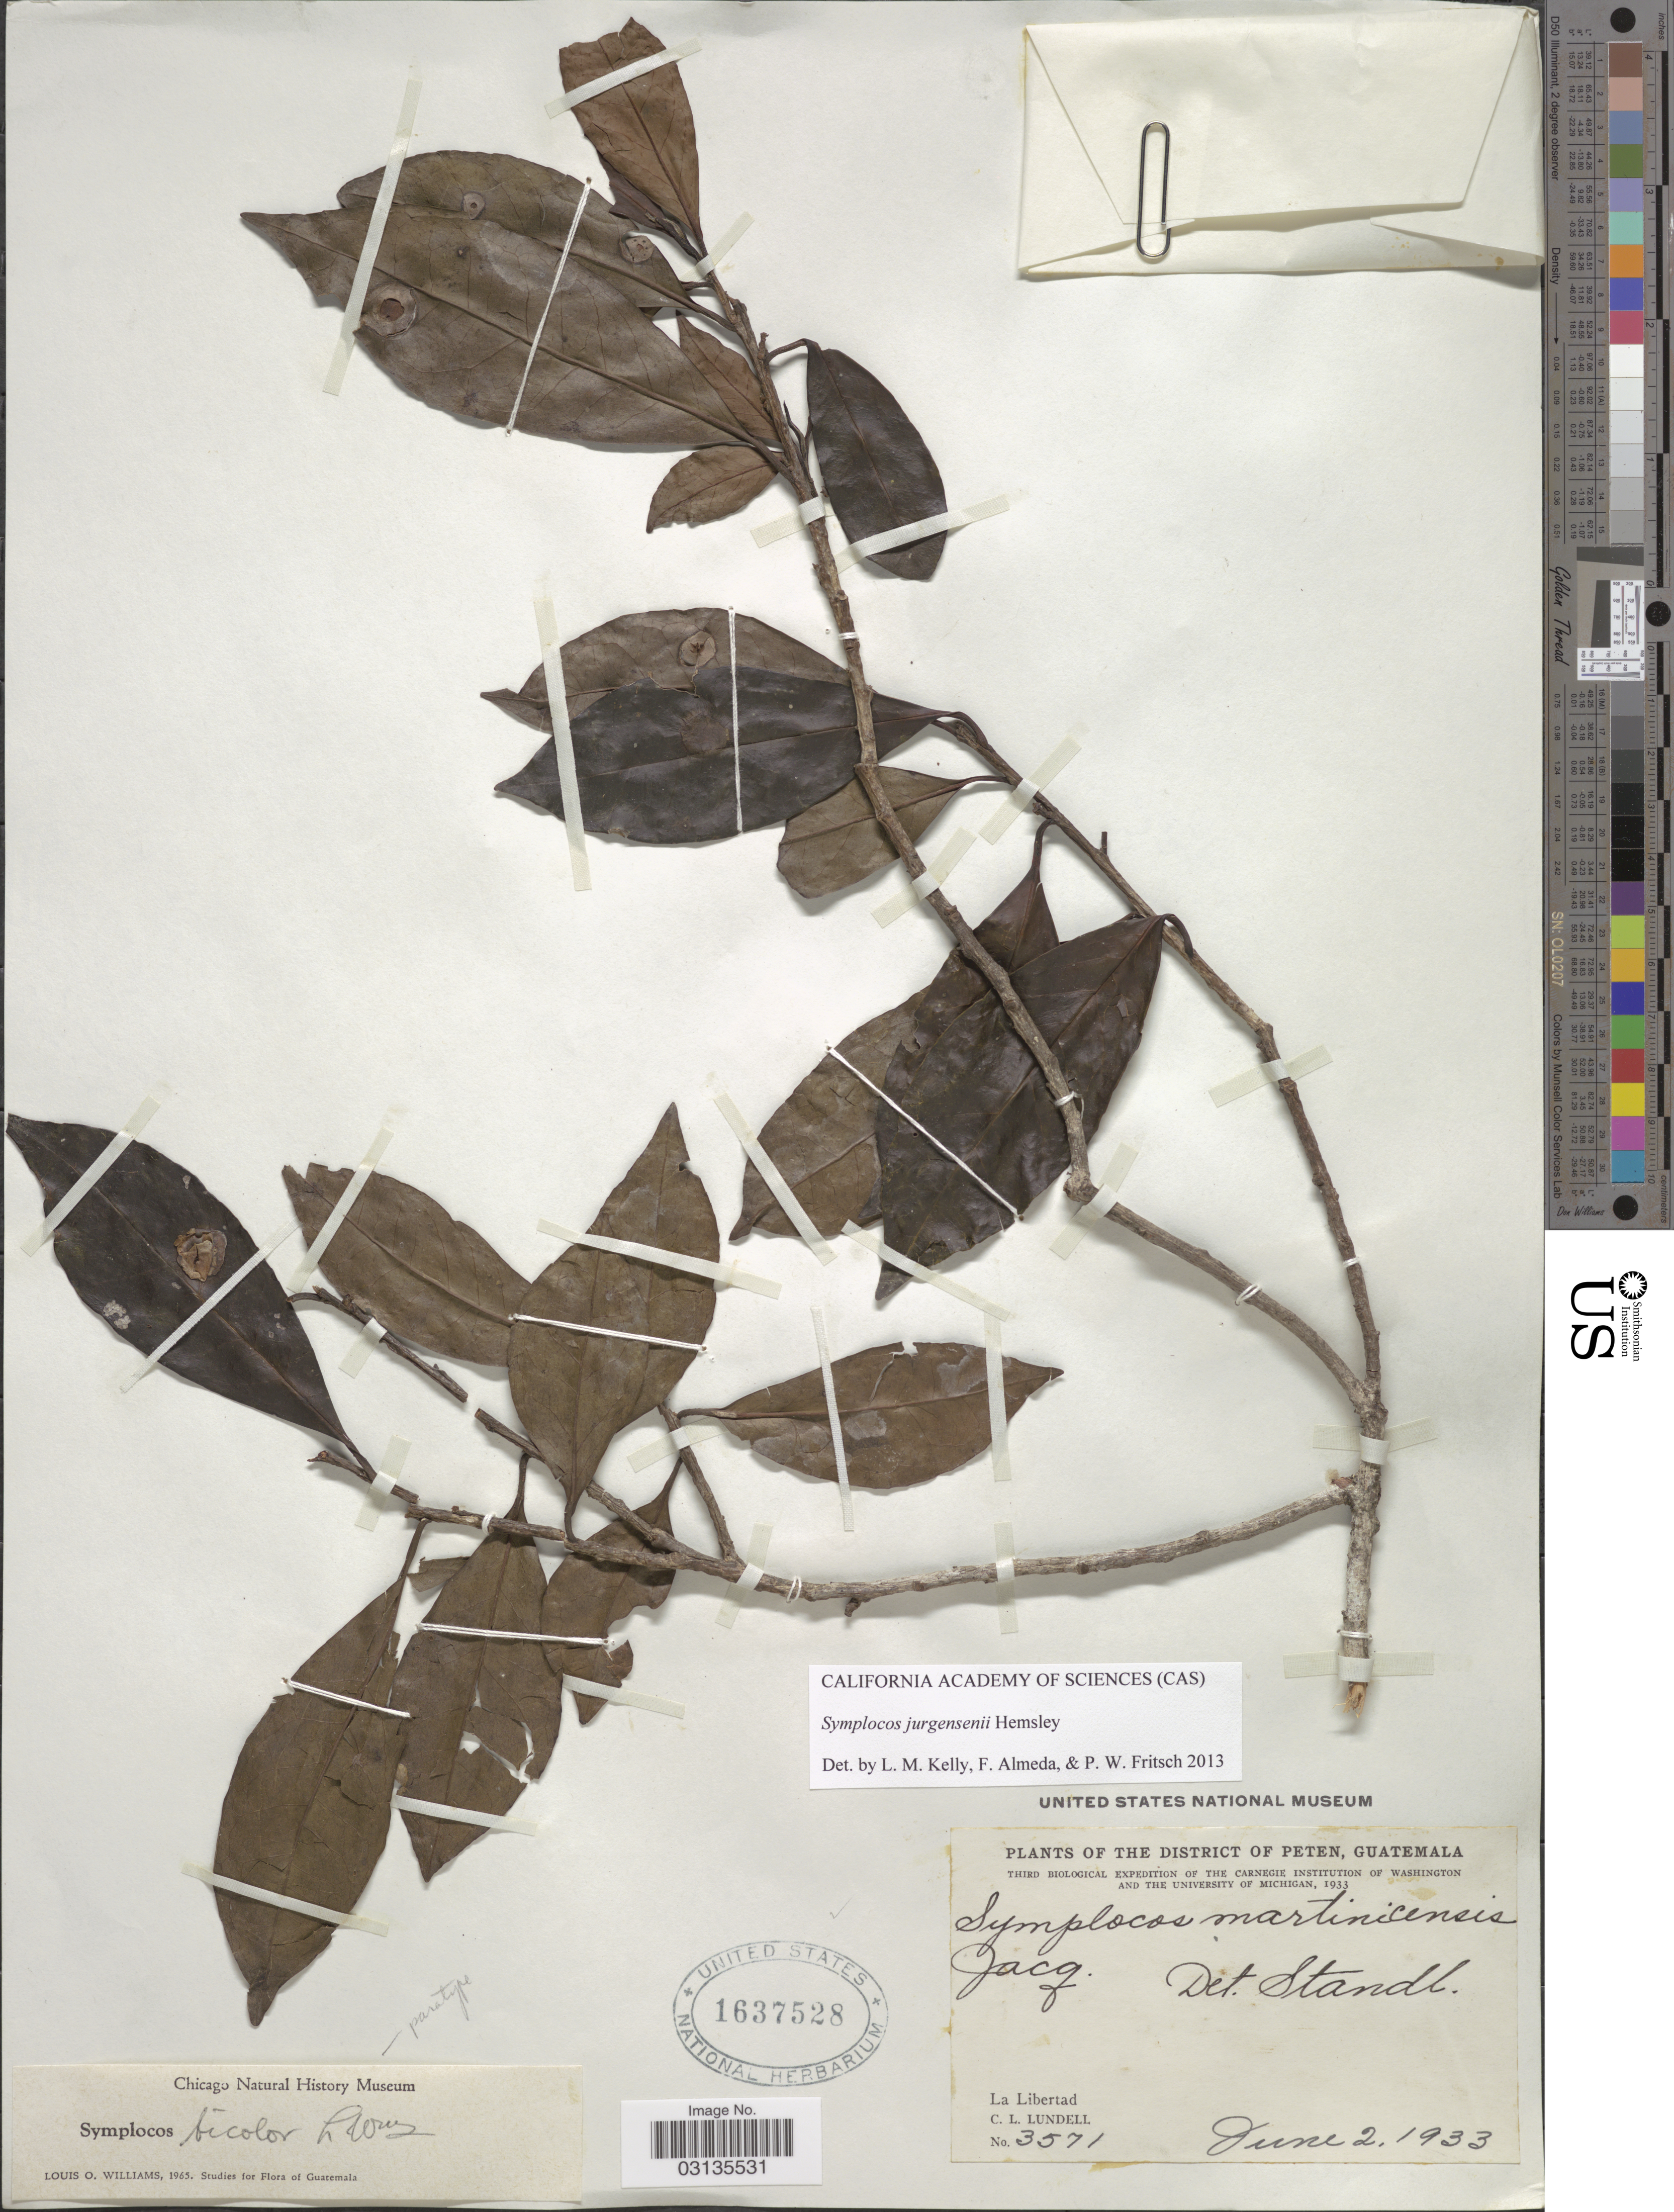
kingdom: Plantae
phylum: Tracheophyta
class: Magnoliopsida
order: Ericales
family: Symplocaceae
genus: Symplocos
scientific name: Symplocos jurgensenii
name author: Hemsl.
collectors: C. L. Lundell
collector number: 3571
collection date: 1933-06-02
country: Guatemala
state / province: El Petén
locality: The District of Peten. La Libertad.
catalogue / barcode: US 1637528